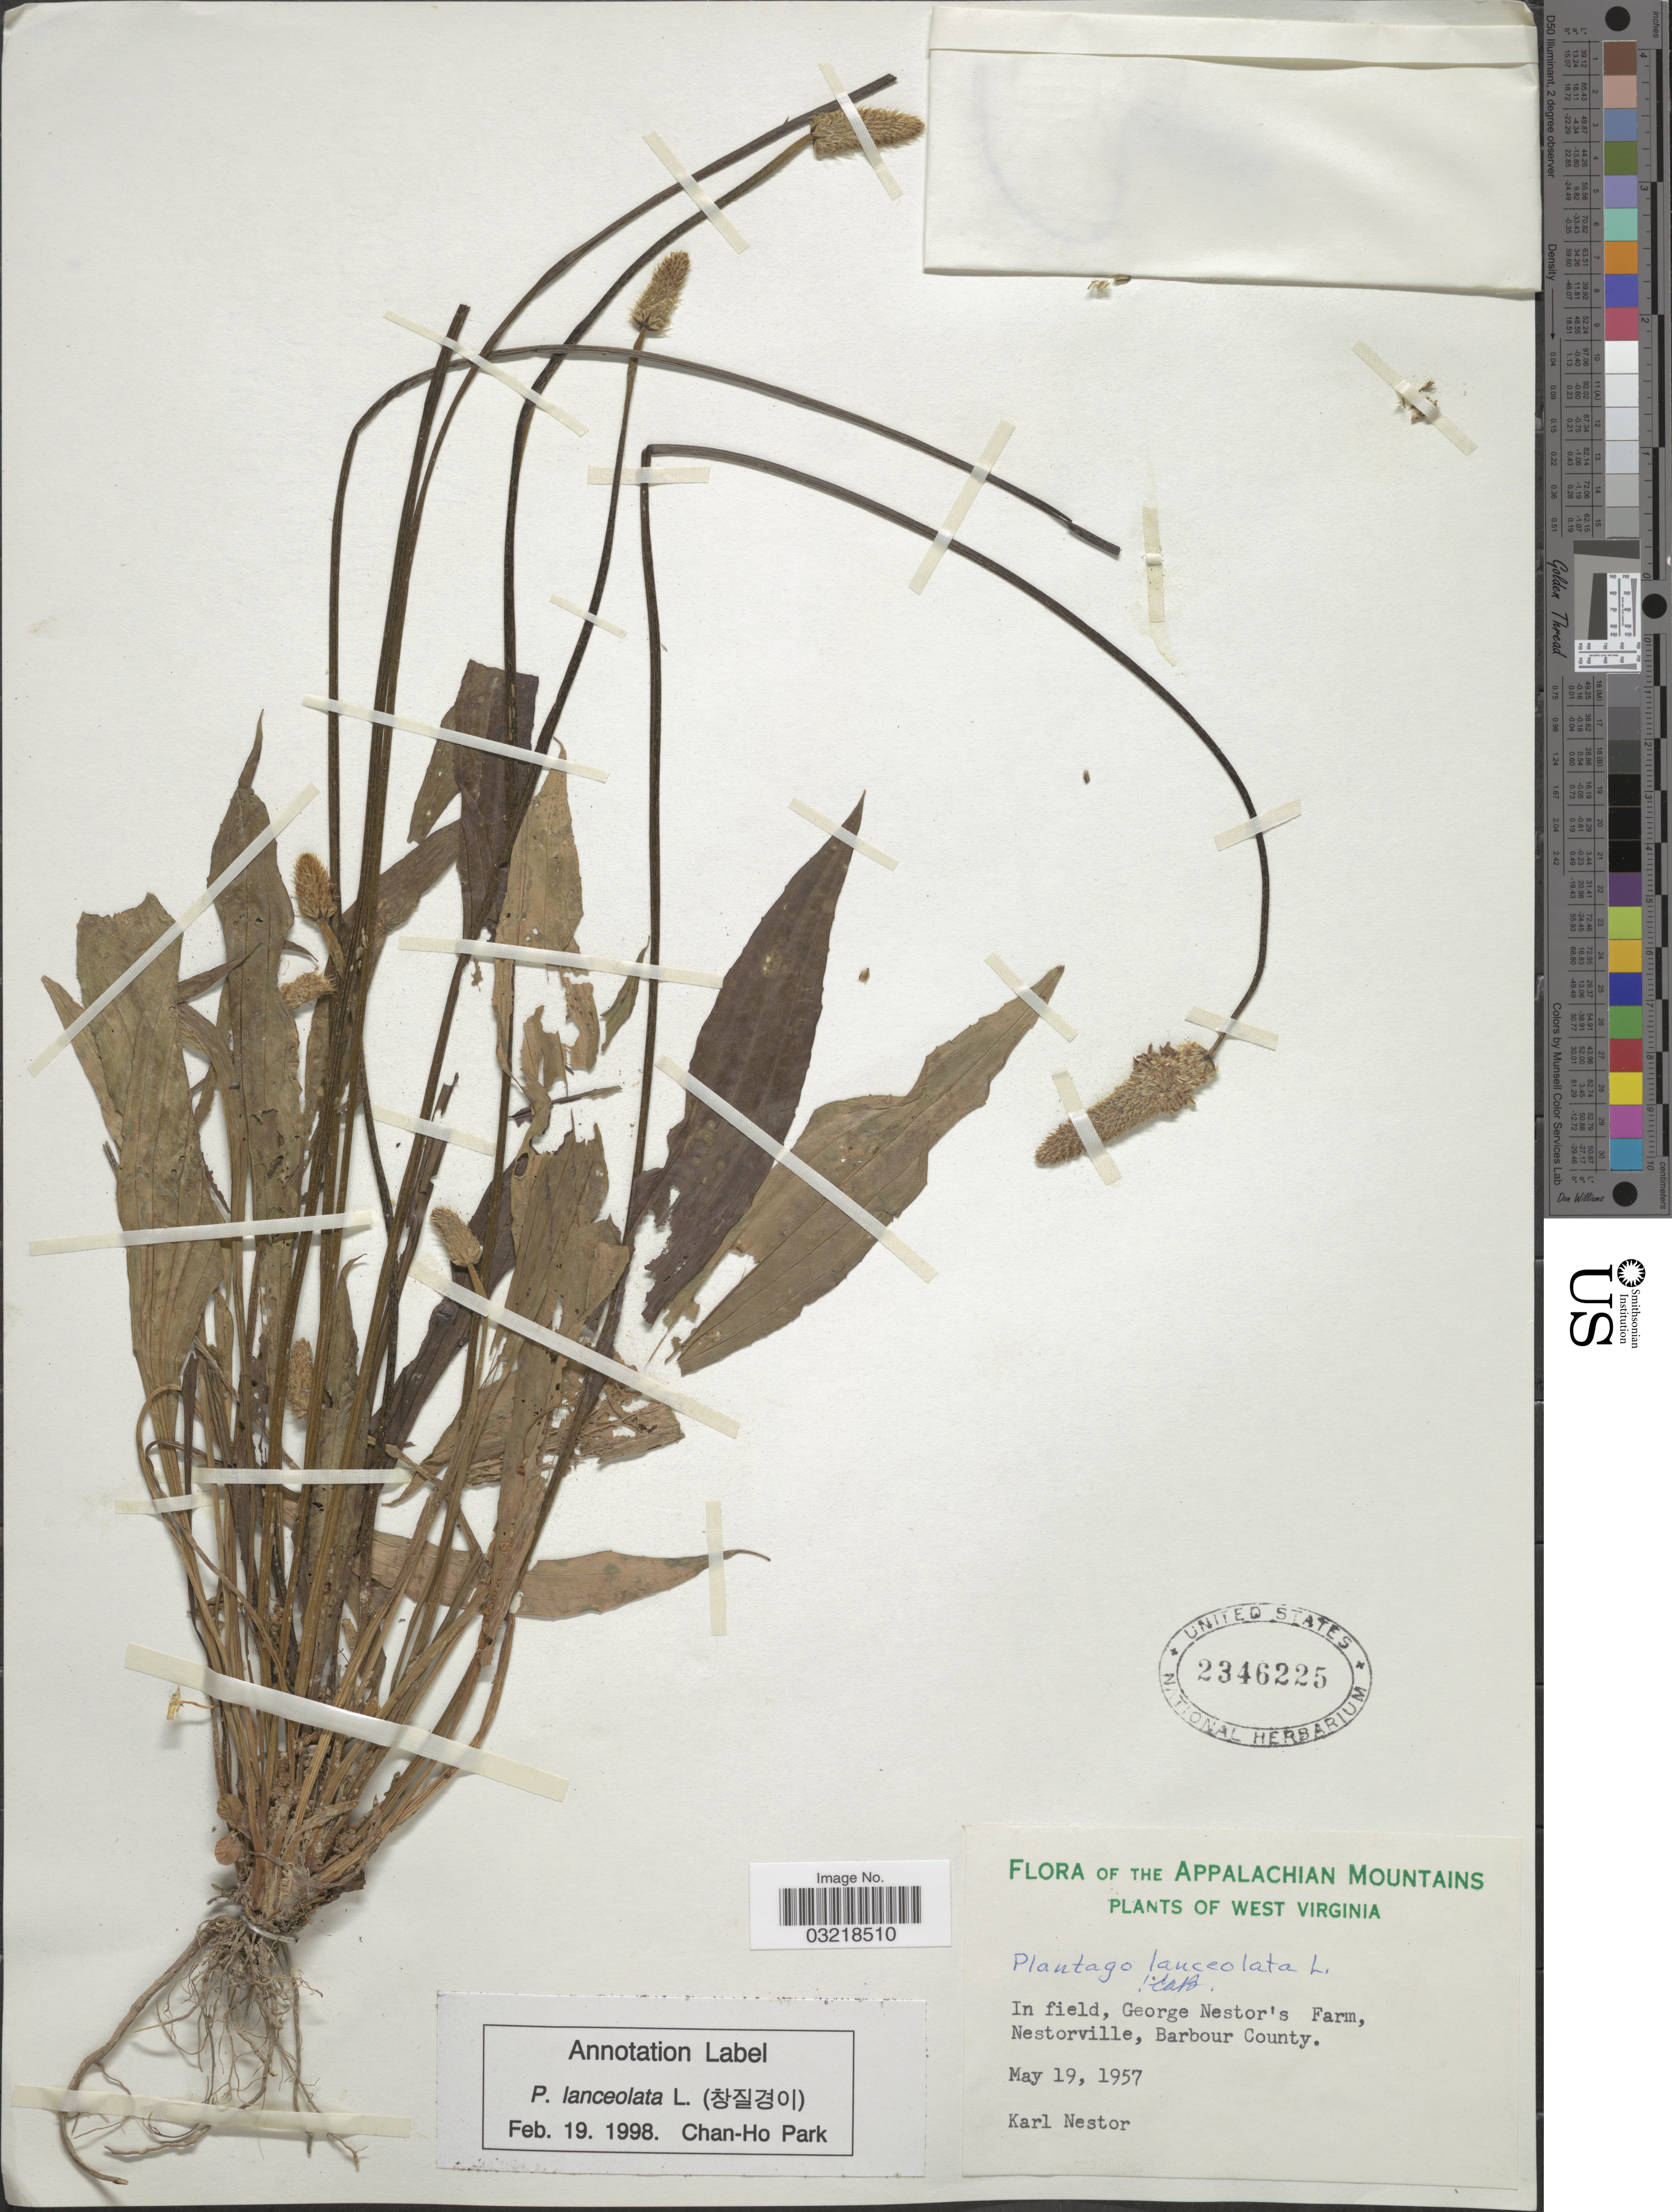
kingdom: Plantae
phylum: Tracheophyta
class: Magnoliopsida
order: Lamiales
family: Plantaginaceae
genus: Plantago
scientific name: Plantago lanceolata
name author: L.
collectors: K. Nestor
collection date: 1957-05-19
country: United States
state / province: West Virginia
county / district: Barbour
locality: Appalachian Mountains. In field, George Nestor's Farm, Nestorville, Barbour County.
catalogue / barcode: US 2346225